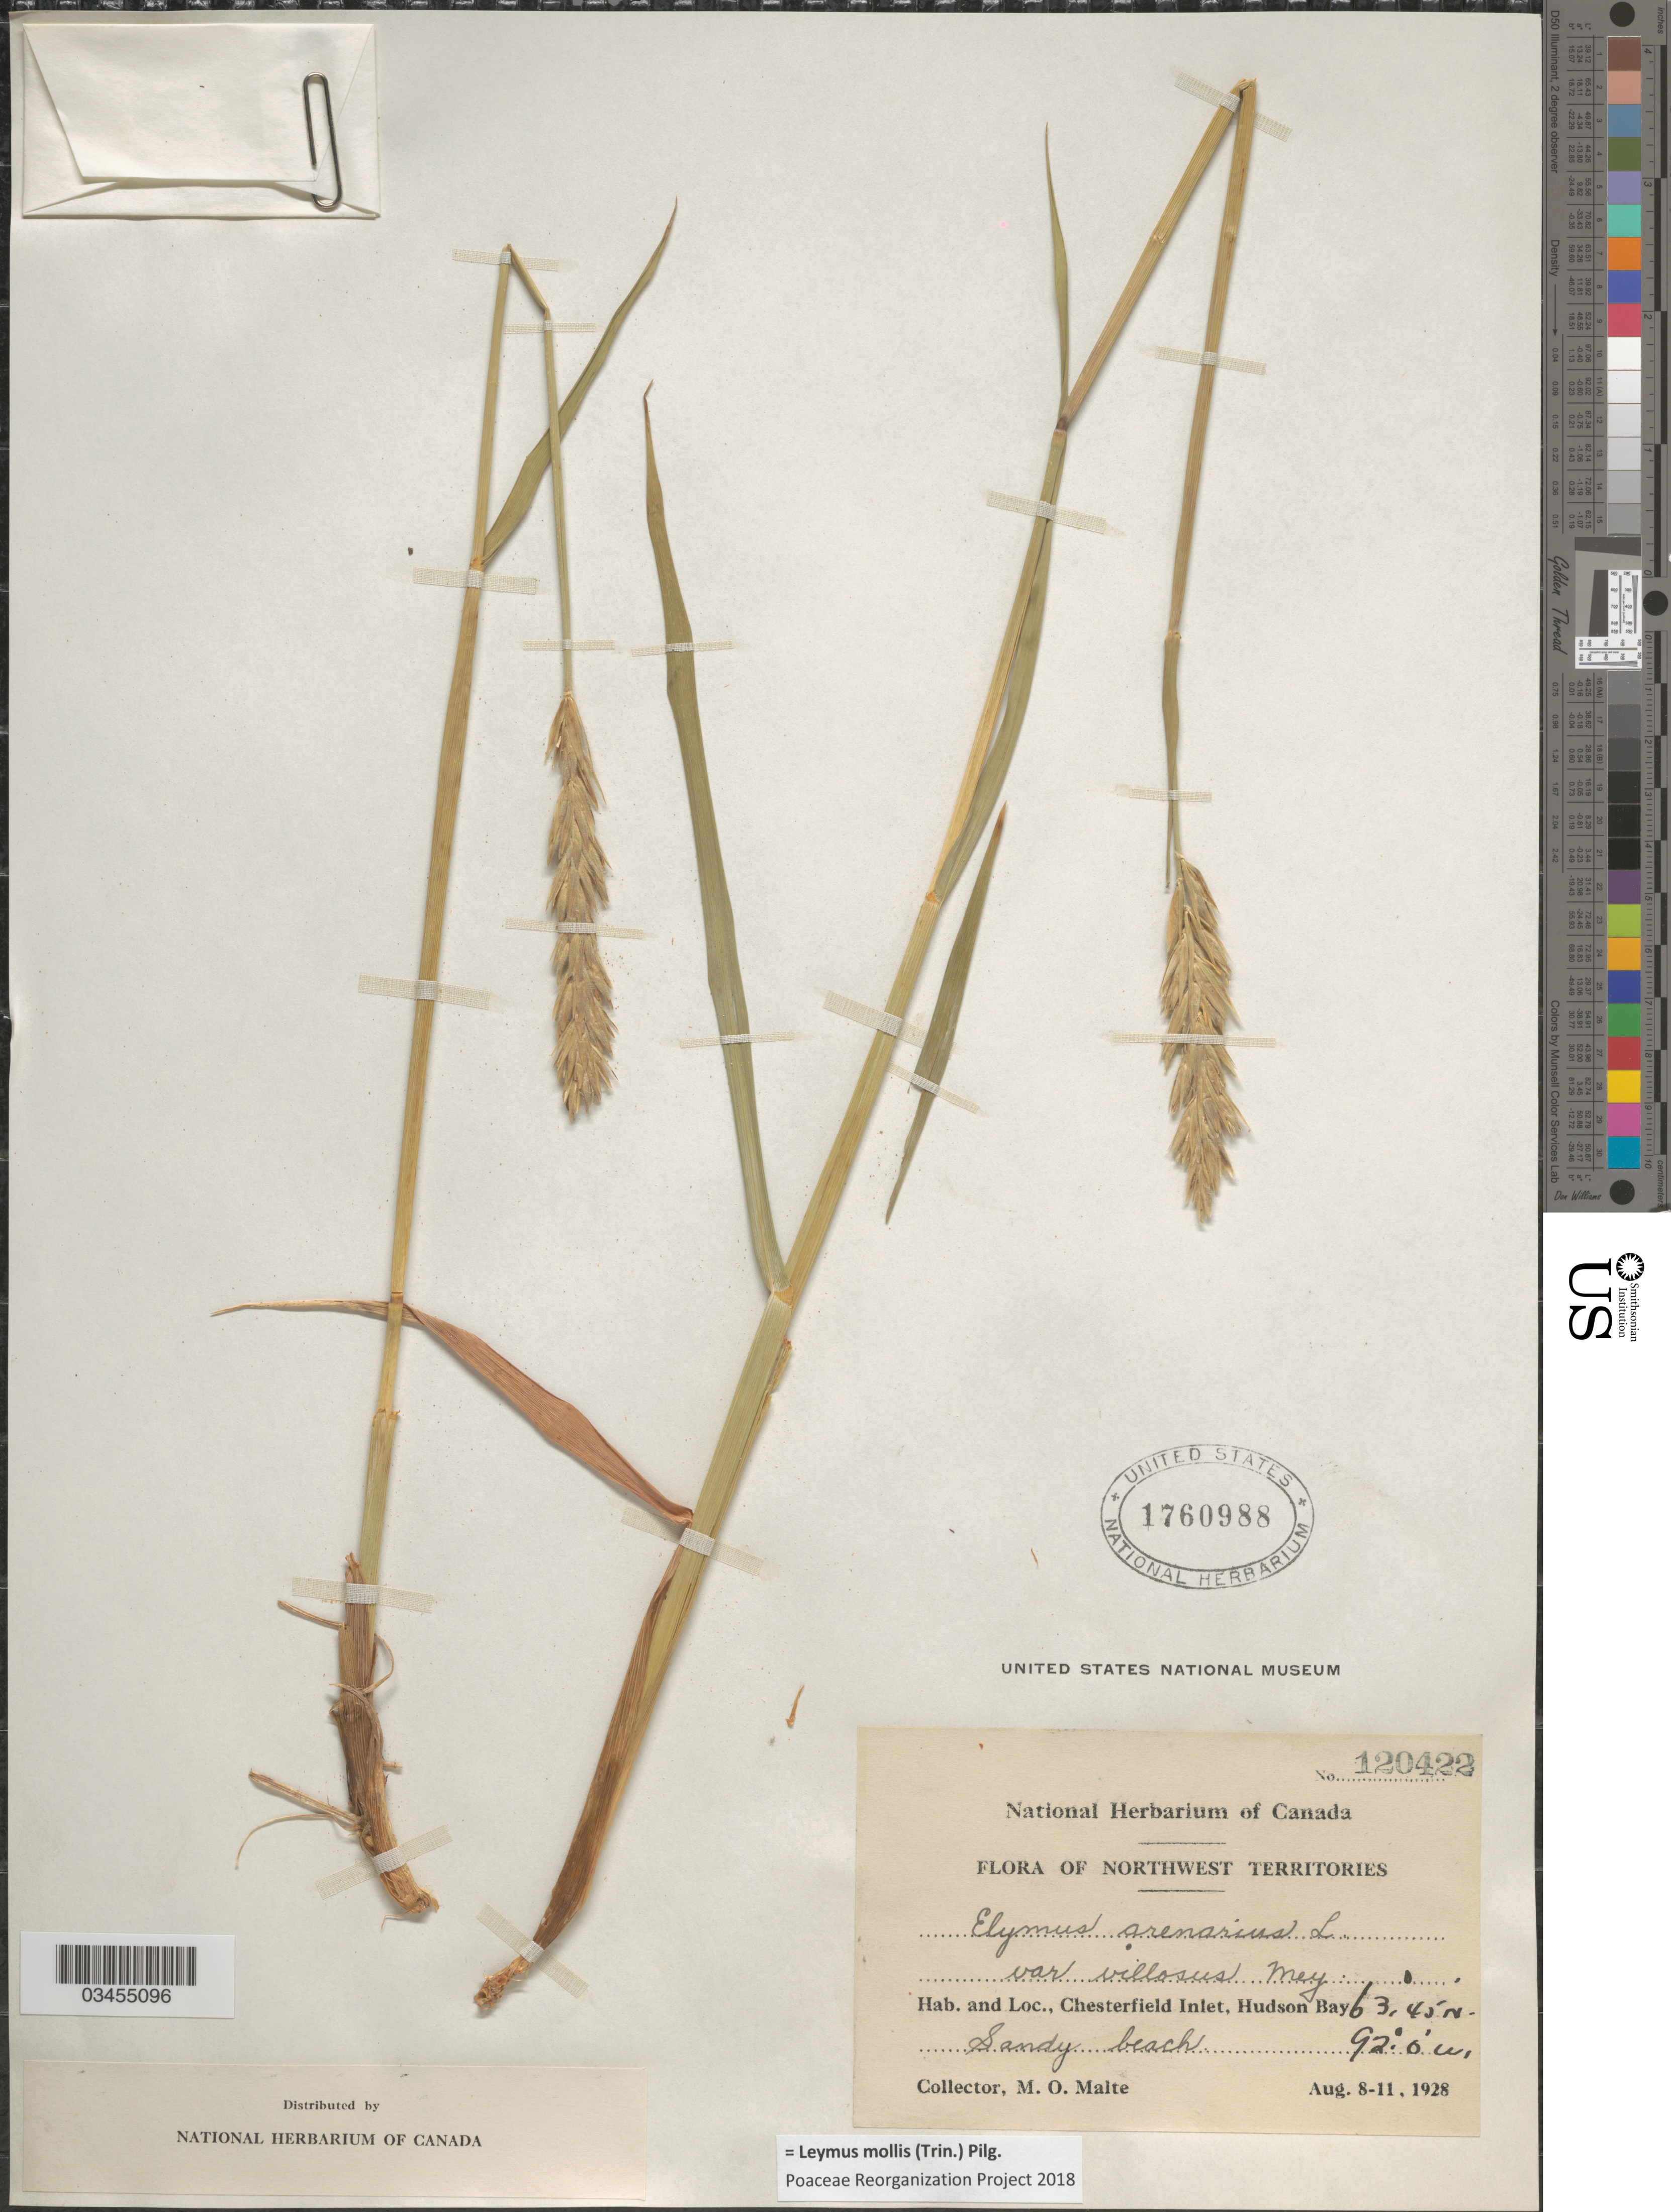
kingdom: Plantae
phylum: Tracheophyta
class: Liliopsida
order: Poales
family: Poaceae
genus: Leymus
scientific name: Leymus mollis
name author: (Trin.) Pilg.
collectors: M. O. Malte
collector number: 120422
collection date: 1928-08-08/1928-08-11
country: Canada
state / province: Northwest Territories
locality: Chesterfield Inlet, Hudson Bay. Sandy beach.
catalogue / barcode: US 1760988